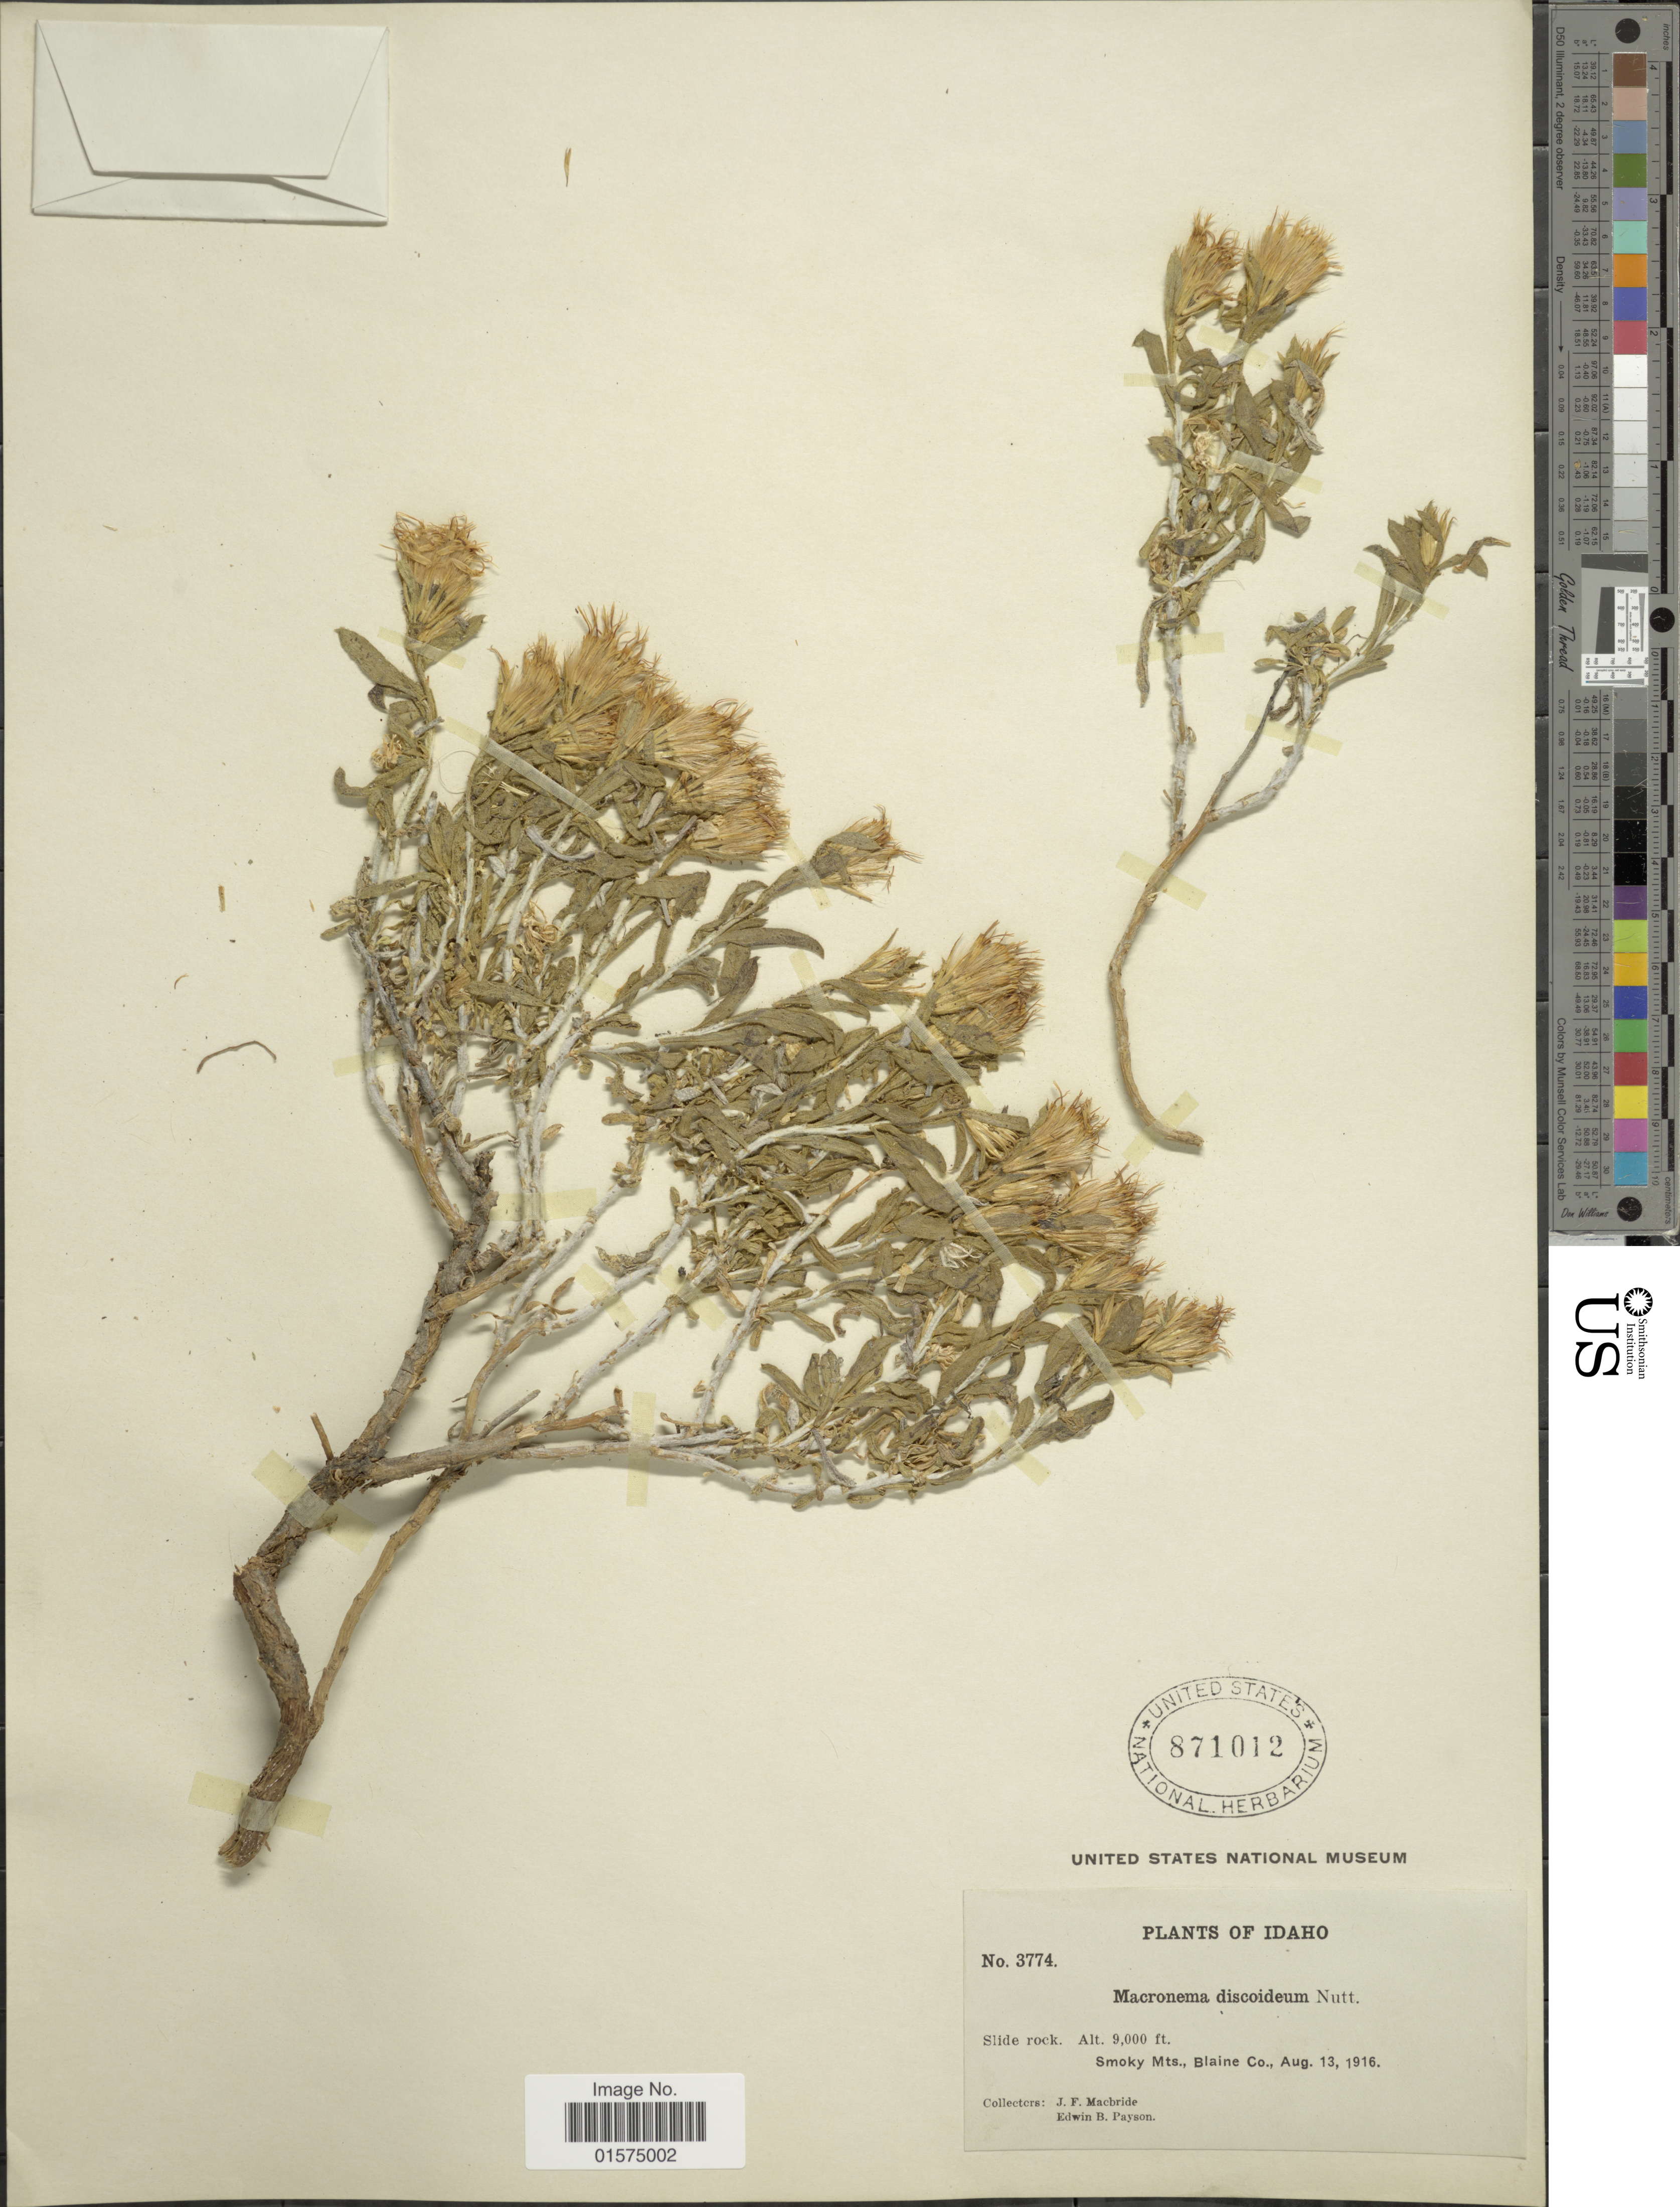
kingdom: Plantae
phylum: Tracheophyta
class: Magnoliopsida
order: Asterales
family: Asteraceae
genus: Ericameria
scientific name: Ericameria discoidea var. discoidea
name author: (Nutt.) G.L. Nesom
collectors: J. F. Macbride & E. B. Payson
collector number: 3774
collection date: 1916-08-13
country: United States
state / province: Idaho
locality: Smoky Mts., Blaine Co.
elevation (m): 2743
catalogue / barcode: US 871012